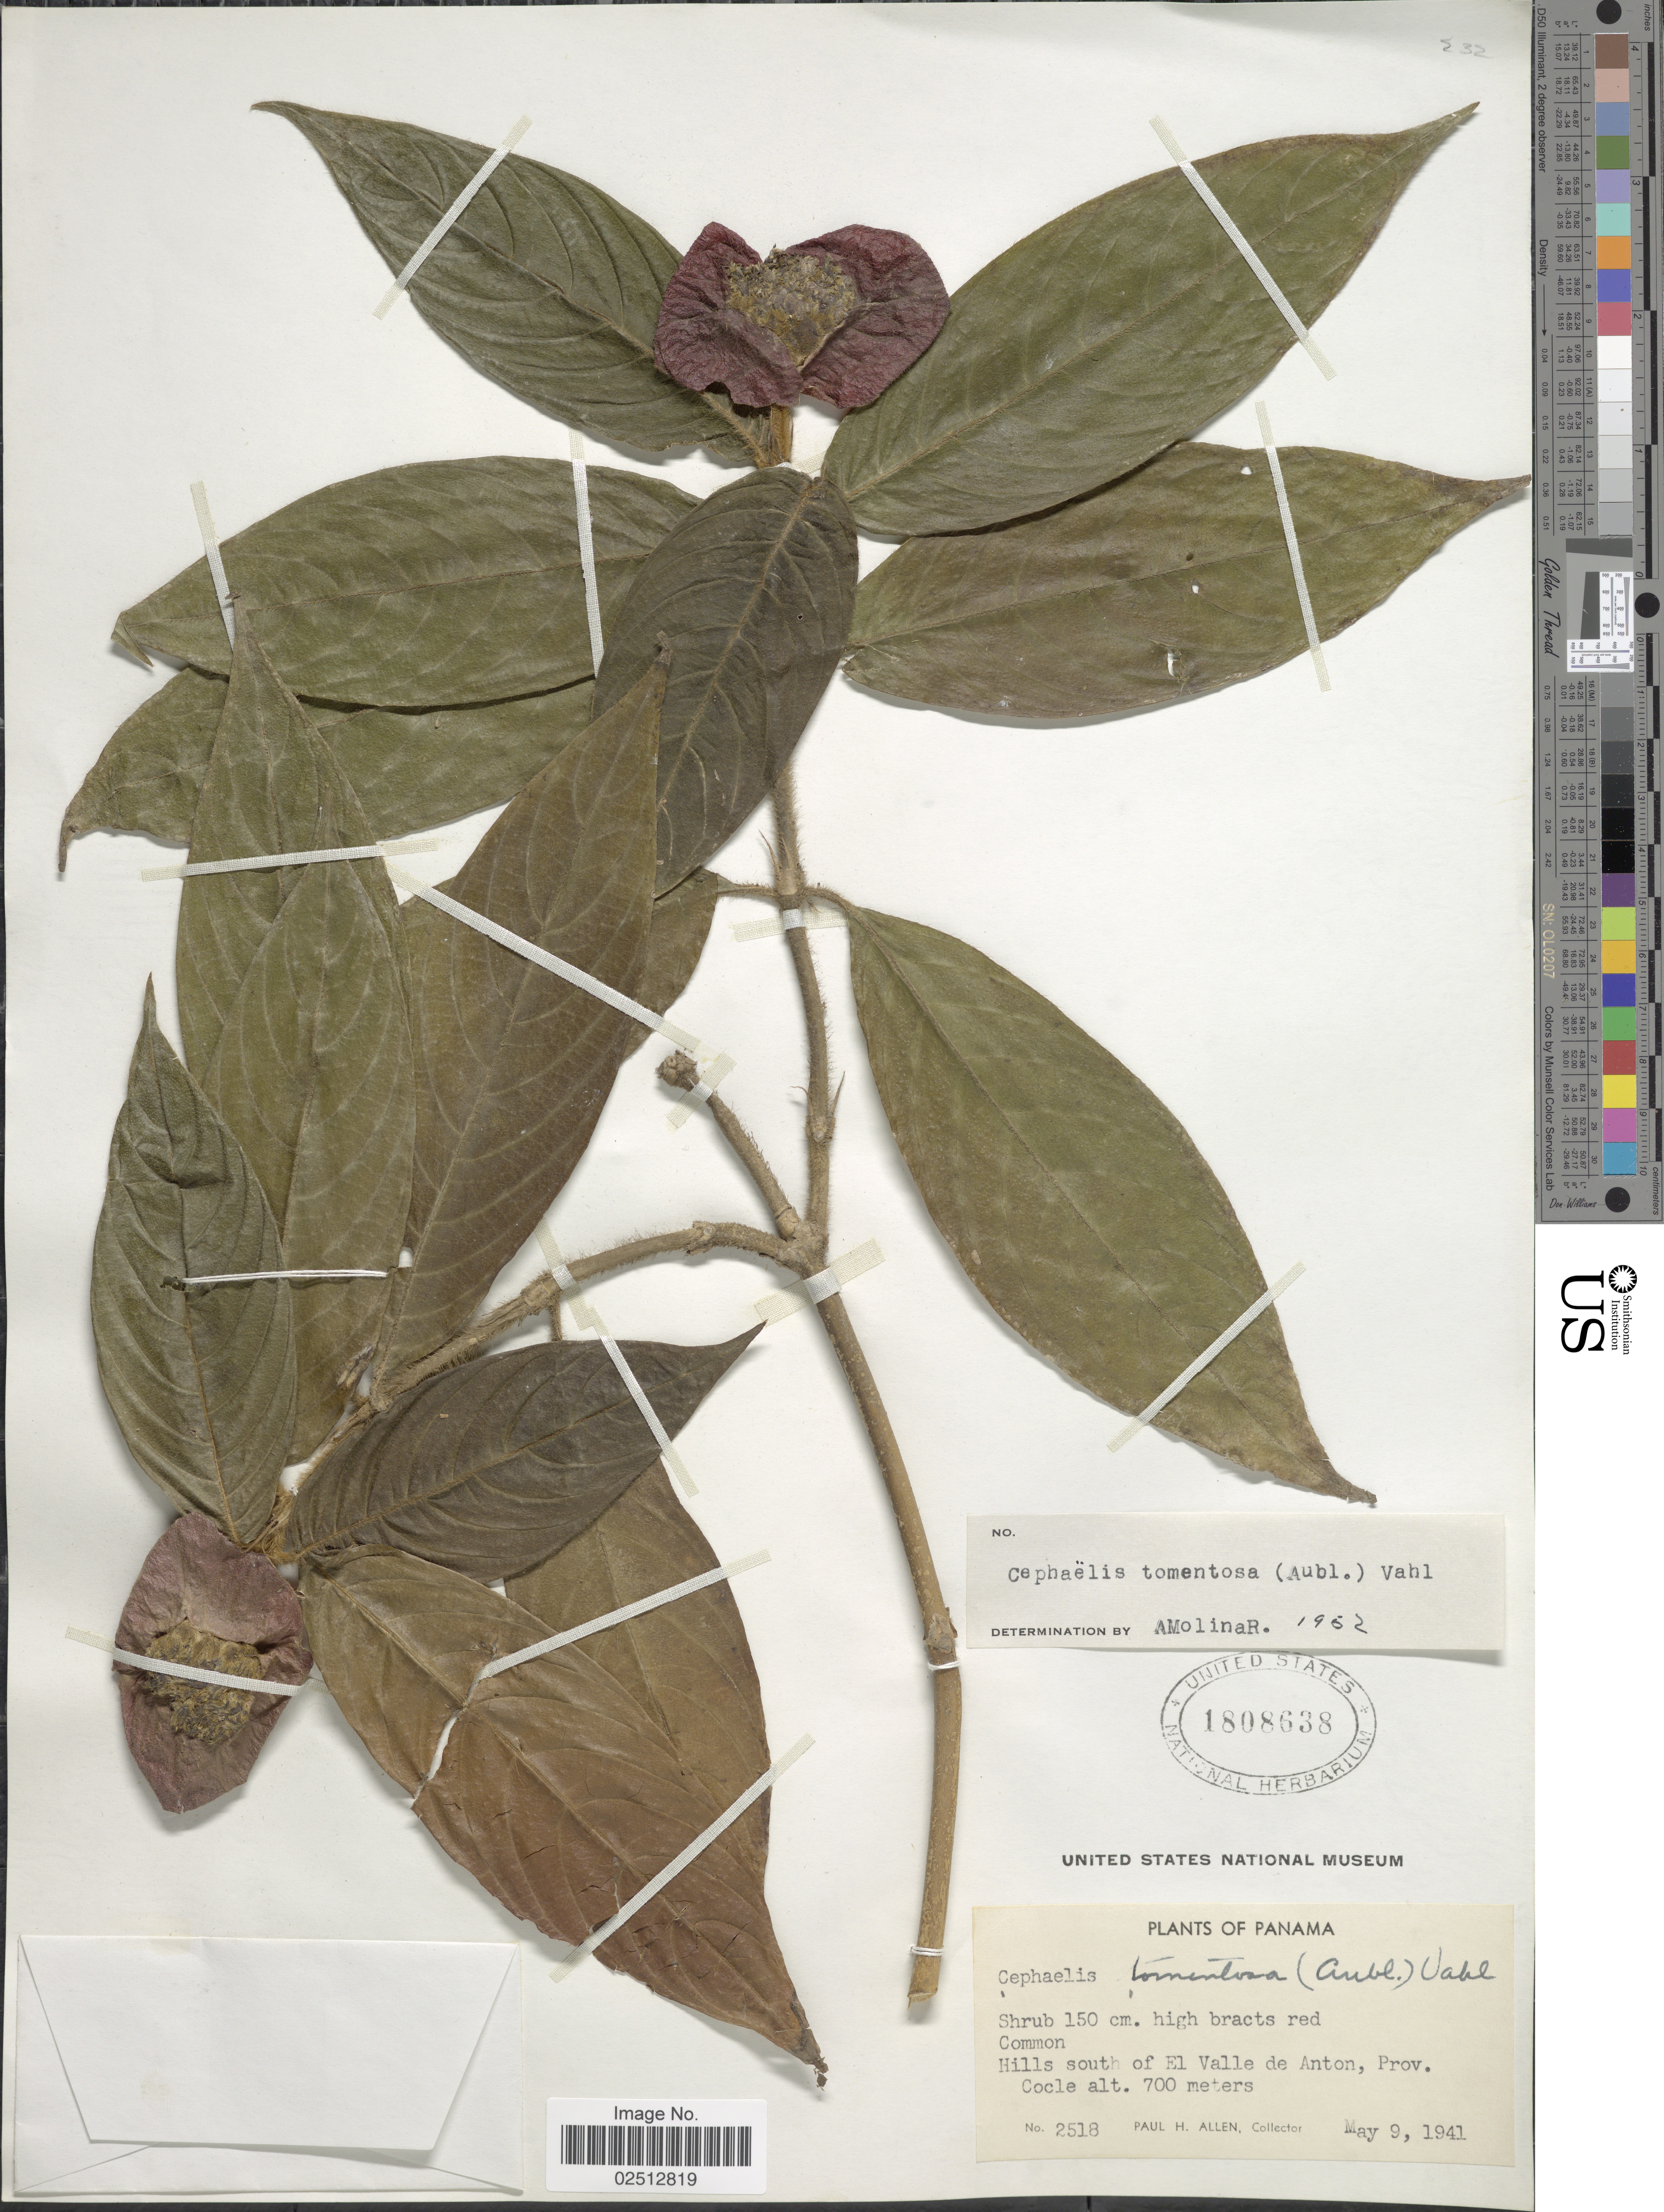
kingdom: Plantae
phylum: Tracheophyta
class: Magnoliopsida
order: Gentianales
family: Rubiaceae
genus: Psychotria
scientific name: Psychotria poeppigiana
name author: Müll. Arg.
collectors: P. H. Allen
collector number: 2518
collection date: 1941-05-09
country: Panama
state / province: Coclé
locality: Hills south of El Valle de Anton, Prov. Cocle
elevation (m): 700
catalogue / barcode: US 1808638